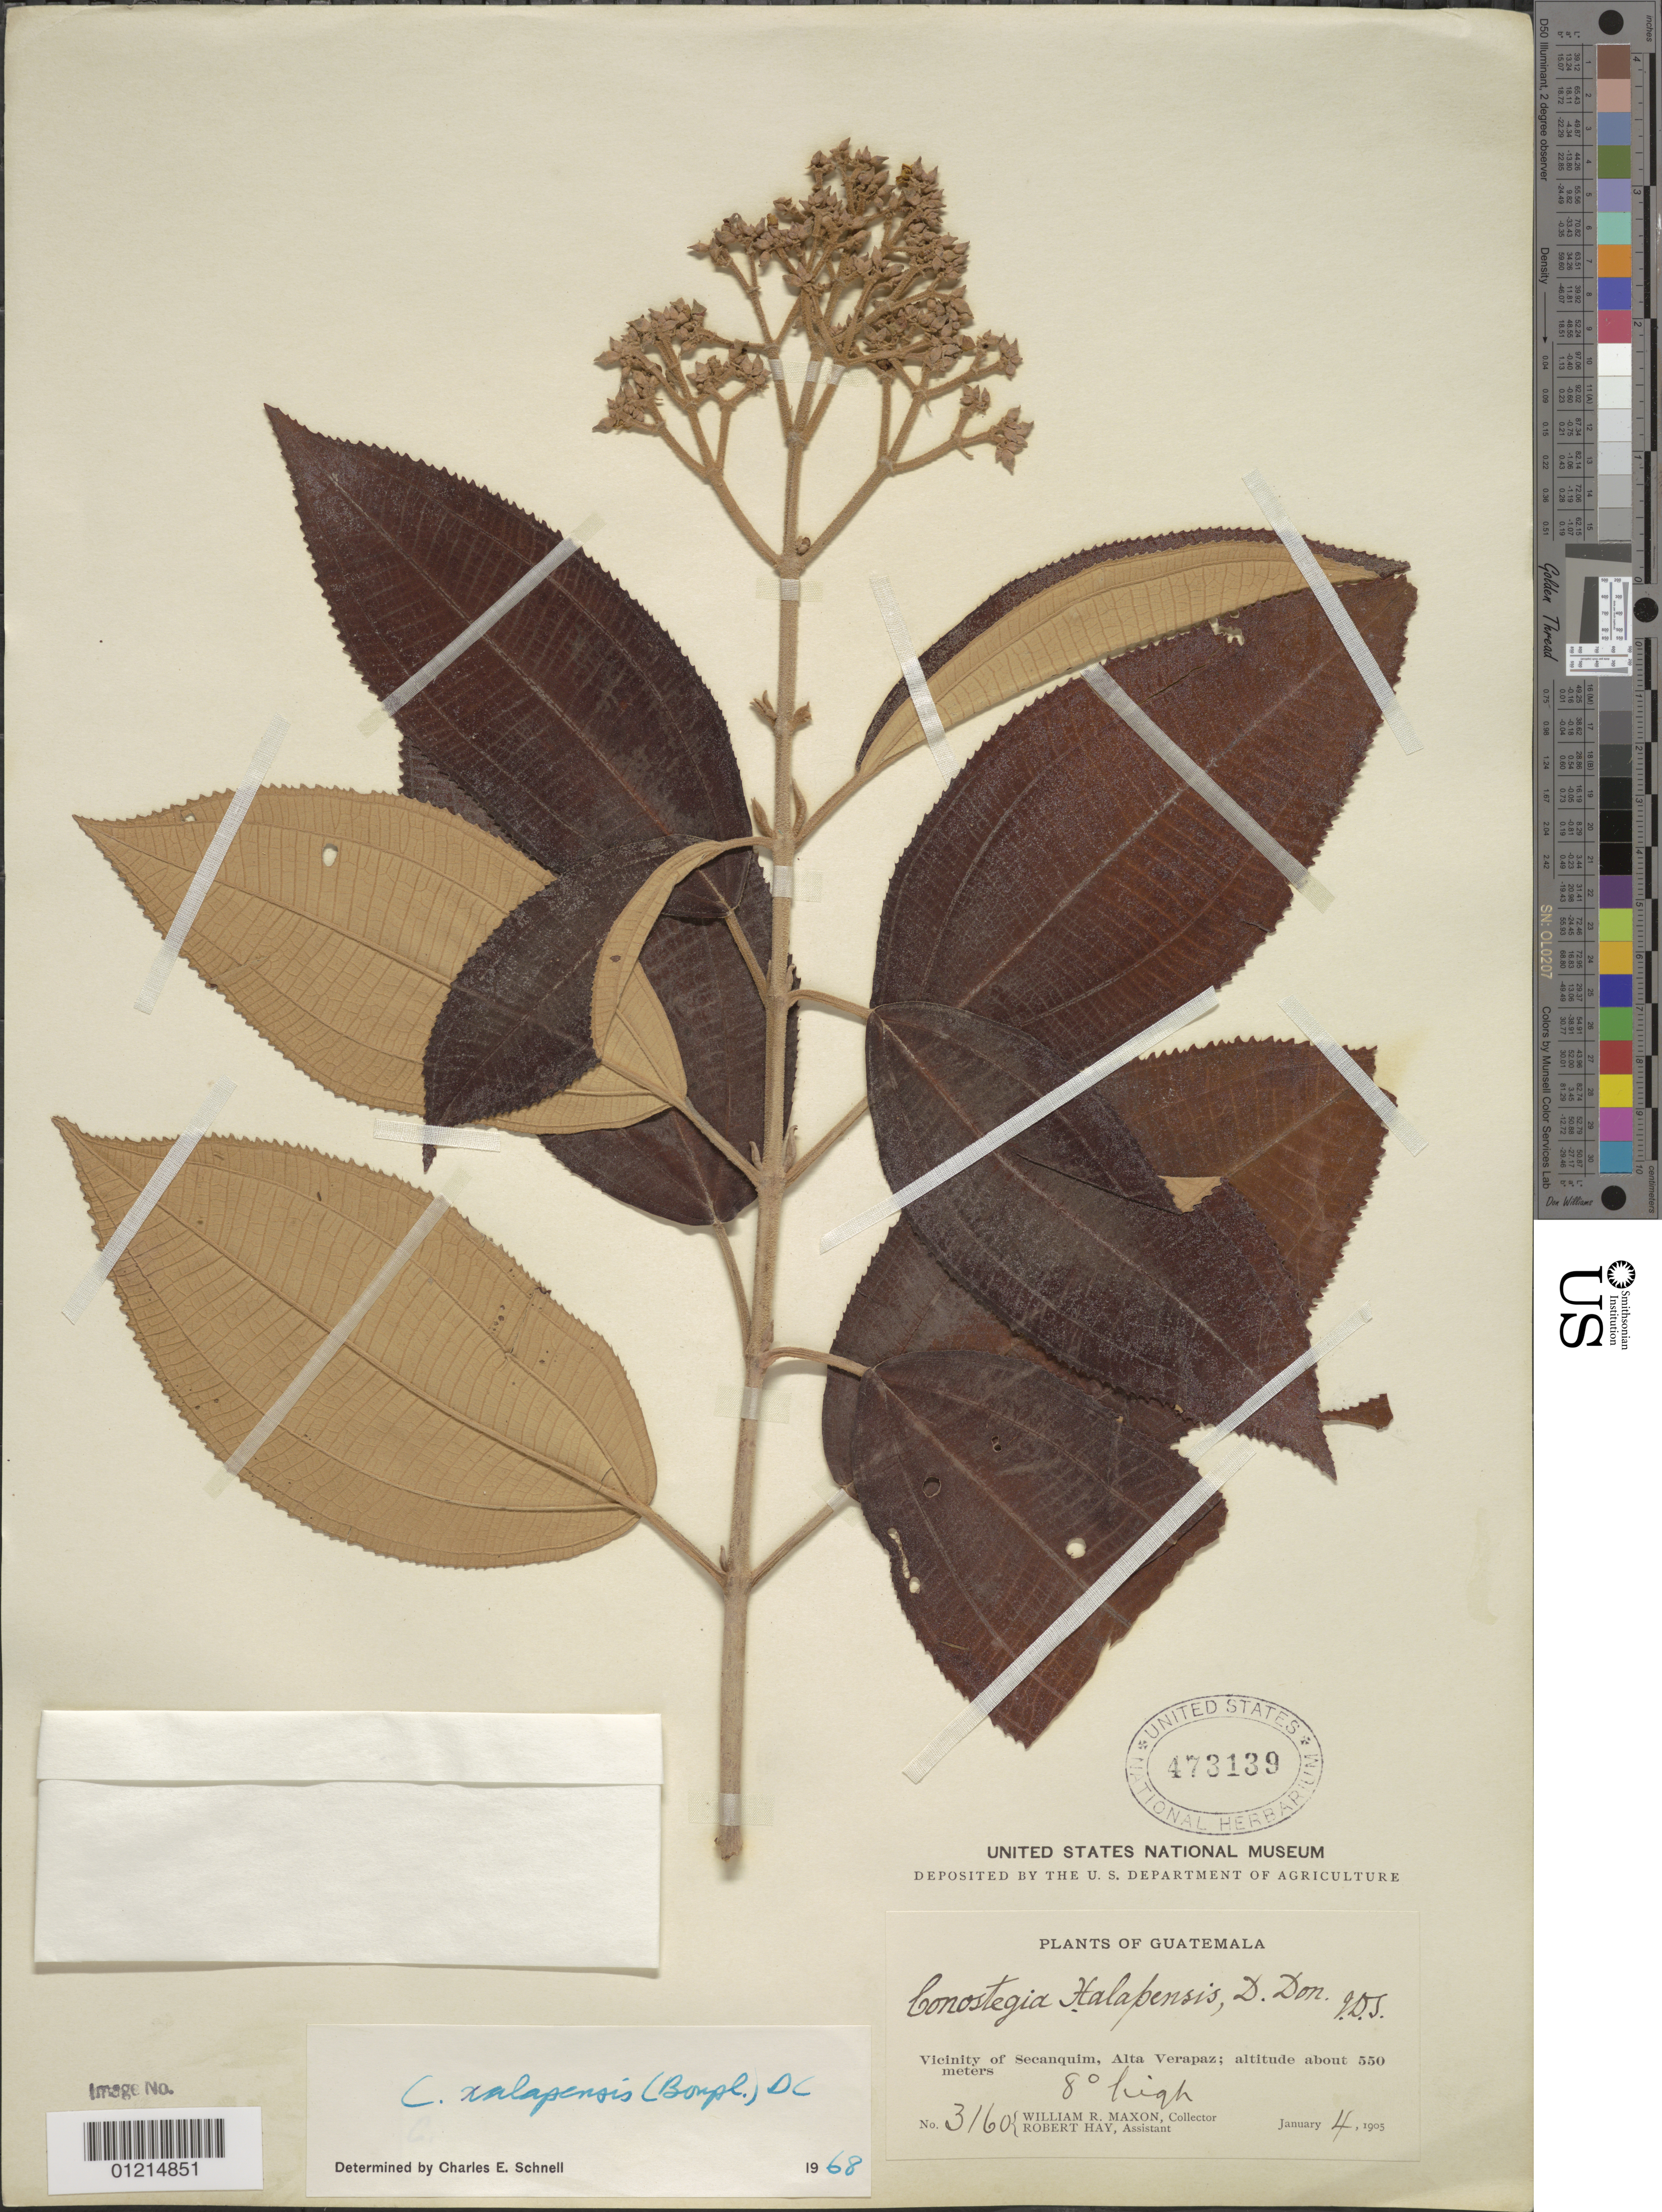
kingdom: Plantae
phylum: Tracheophyta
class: Magnoliopsida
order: Myrtales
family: Melastomataceae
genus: Conostegia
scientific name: Conostegia quadrangularis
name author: Schltdl. ex Steud.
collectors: W. R. Maxon & R. H. Hay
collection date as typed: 04 Jan 1905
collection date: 1905-01-04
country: Guatemala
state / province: Alta Verapaz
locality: Vicinity of Secanquim.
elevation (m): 550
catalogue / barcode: US 473139